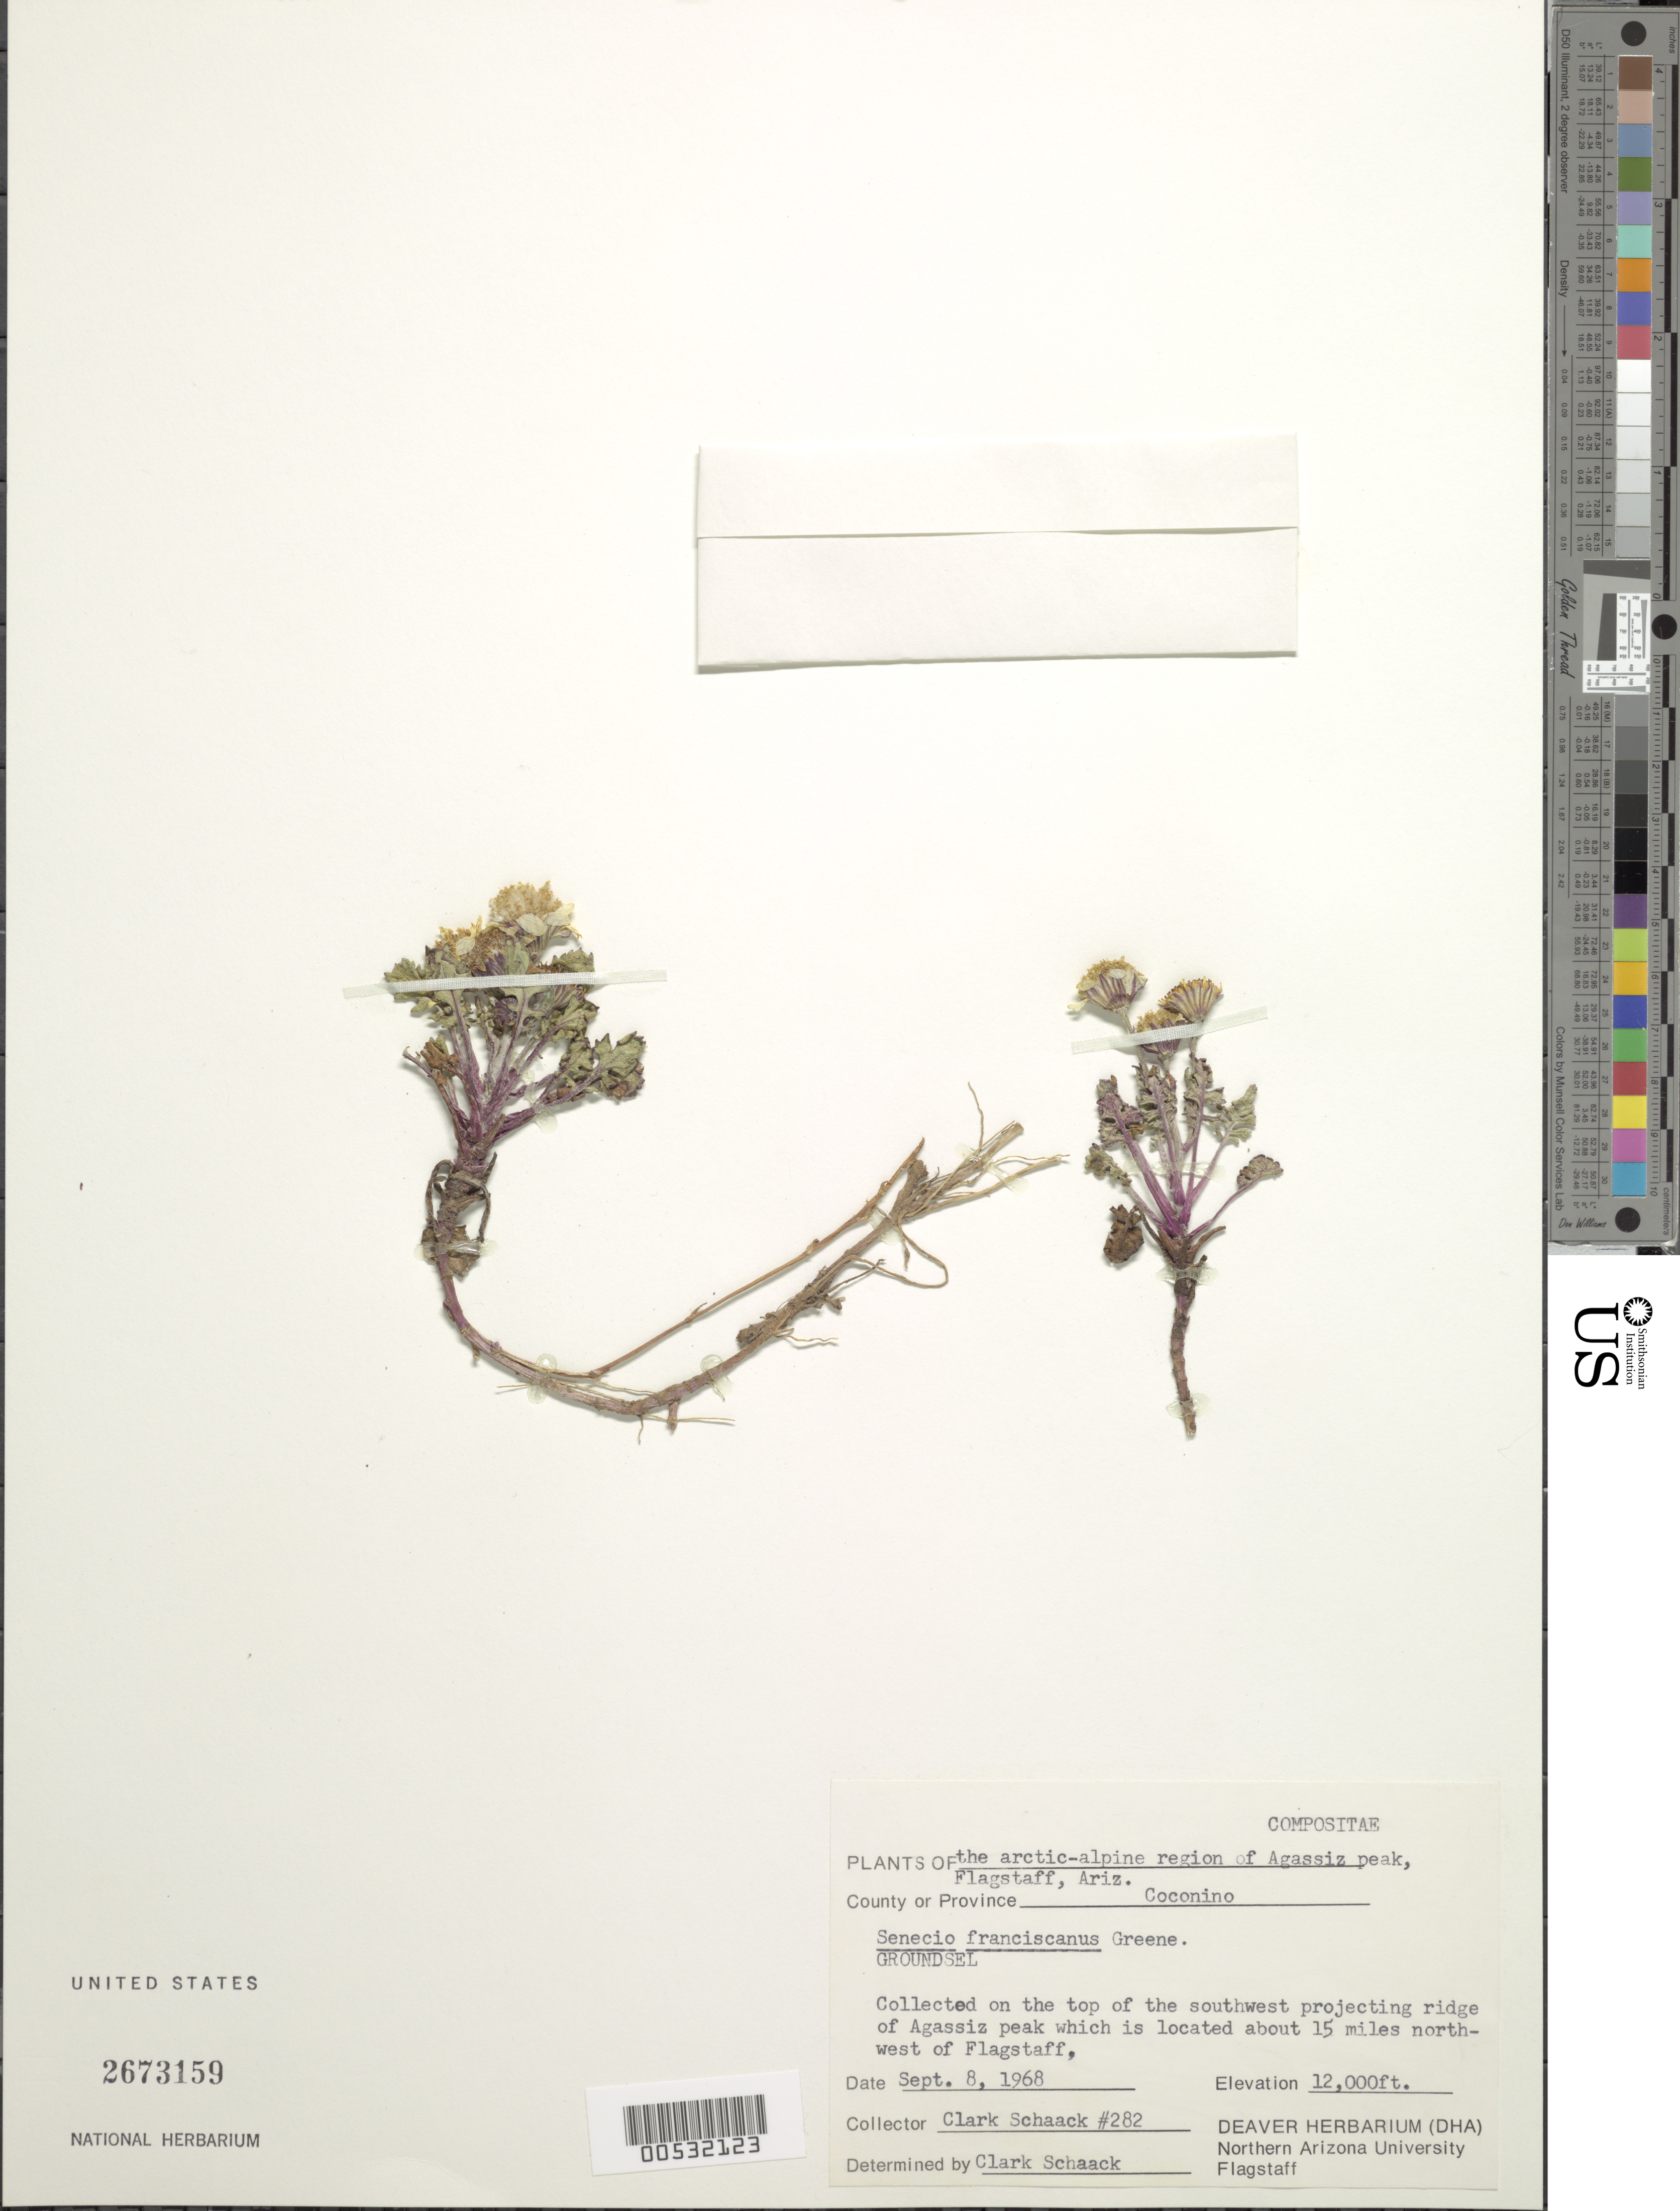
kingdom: Plantae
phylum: Tracheophyta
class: Magnoliopsida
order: Asterales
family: Asteraceae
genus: Packera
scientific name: Packera franciscana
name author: (Greene) W.A. Weber & Á. Löve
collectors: C. Schaack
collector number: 282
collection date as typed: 08 Sep 1968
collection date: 1968-09-08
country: United States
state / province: Arizona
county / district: Coconino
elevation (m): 3657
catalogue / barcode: US 2673159